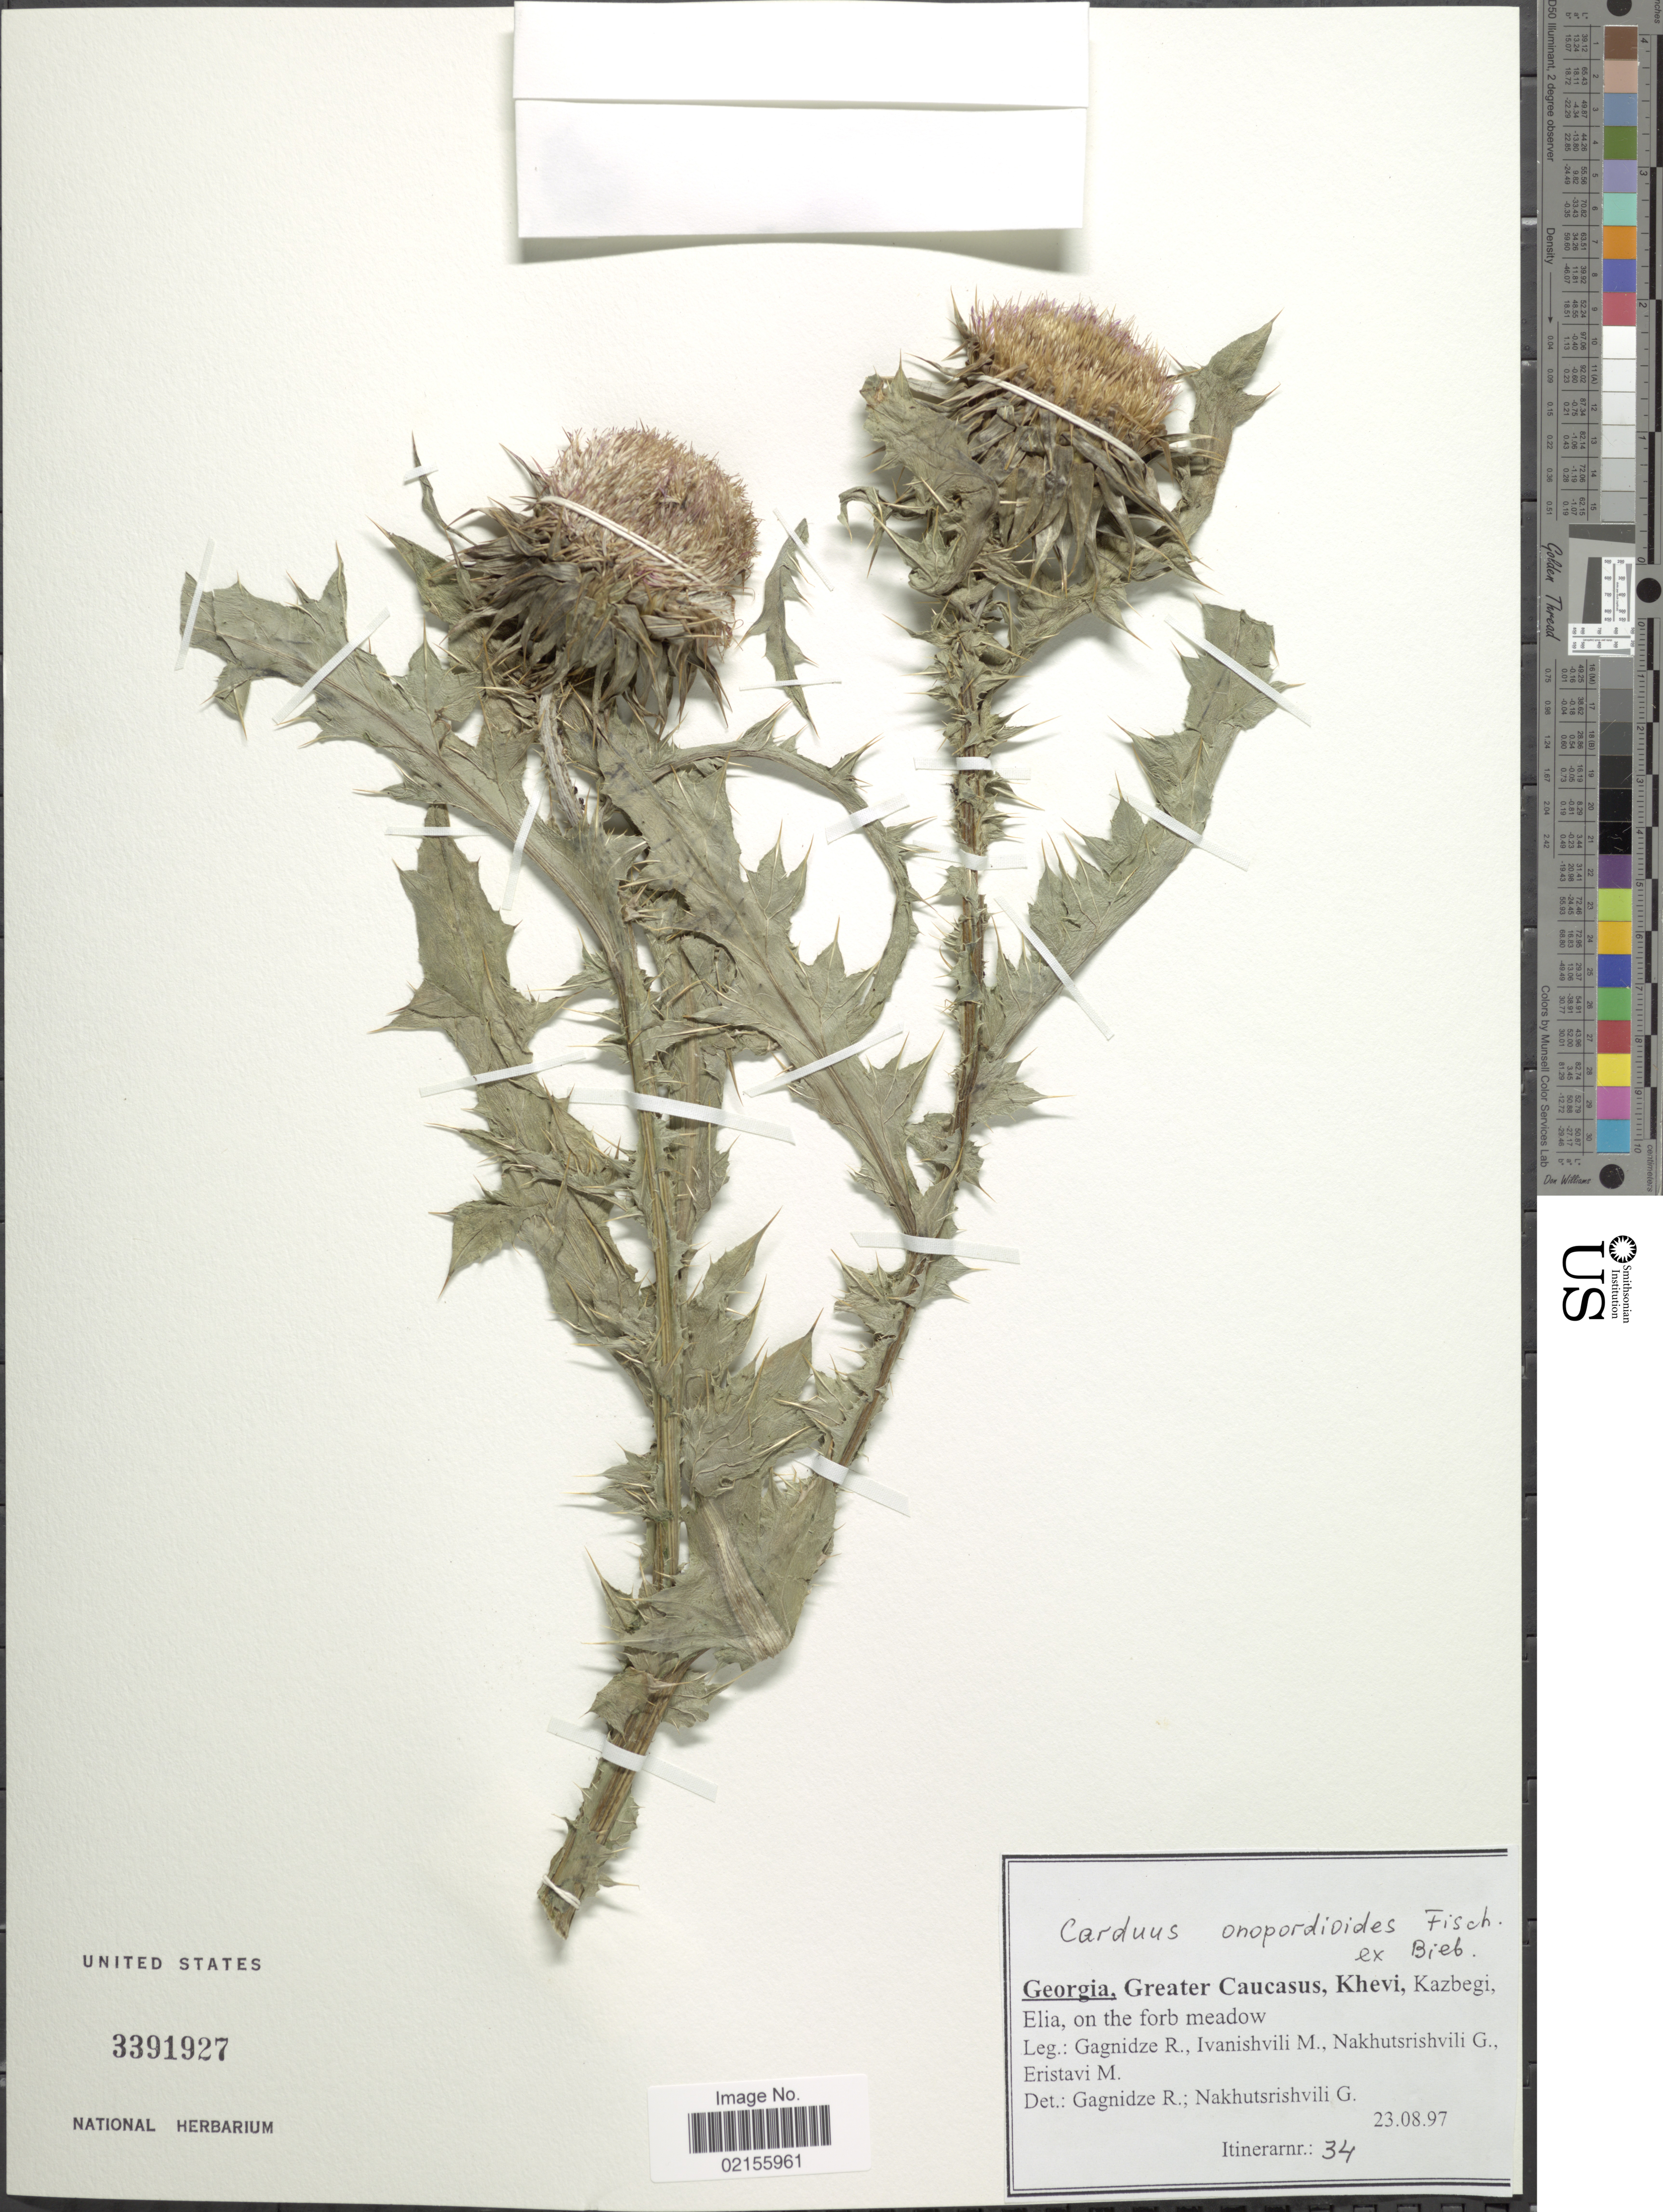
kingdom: Plantae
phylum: Tracheophyta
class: Magnoliopsida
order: Asterales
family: Asteraceae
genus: Carduus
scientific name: Carduus onopordiodes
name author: Fisch. & M. Bieb.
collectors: R. Ganidze, M. Ivanishvili, G. Nakhutsrishvili & M. Eristavi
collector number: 34 ?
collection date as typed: Transcribed d/m/y: 23/8/97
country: Georgia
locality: Greater Caucasus, Kehvi, Kazbegi, Elia, on the forb meadow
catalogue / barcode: US 3391927